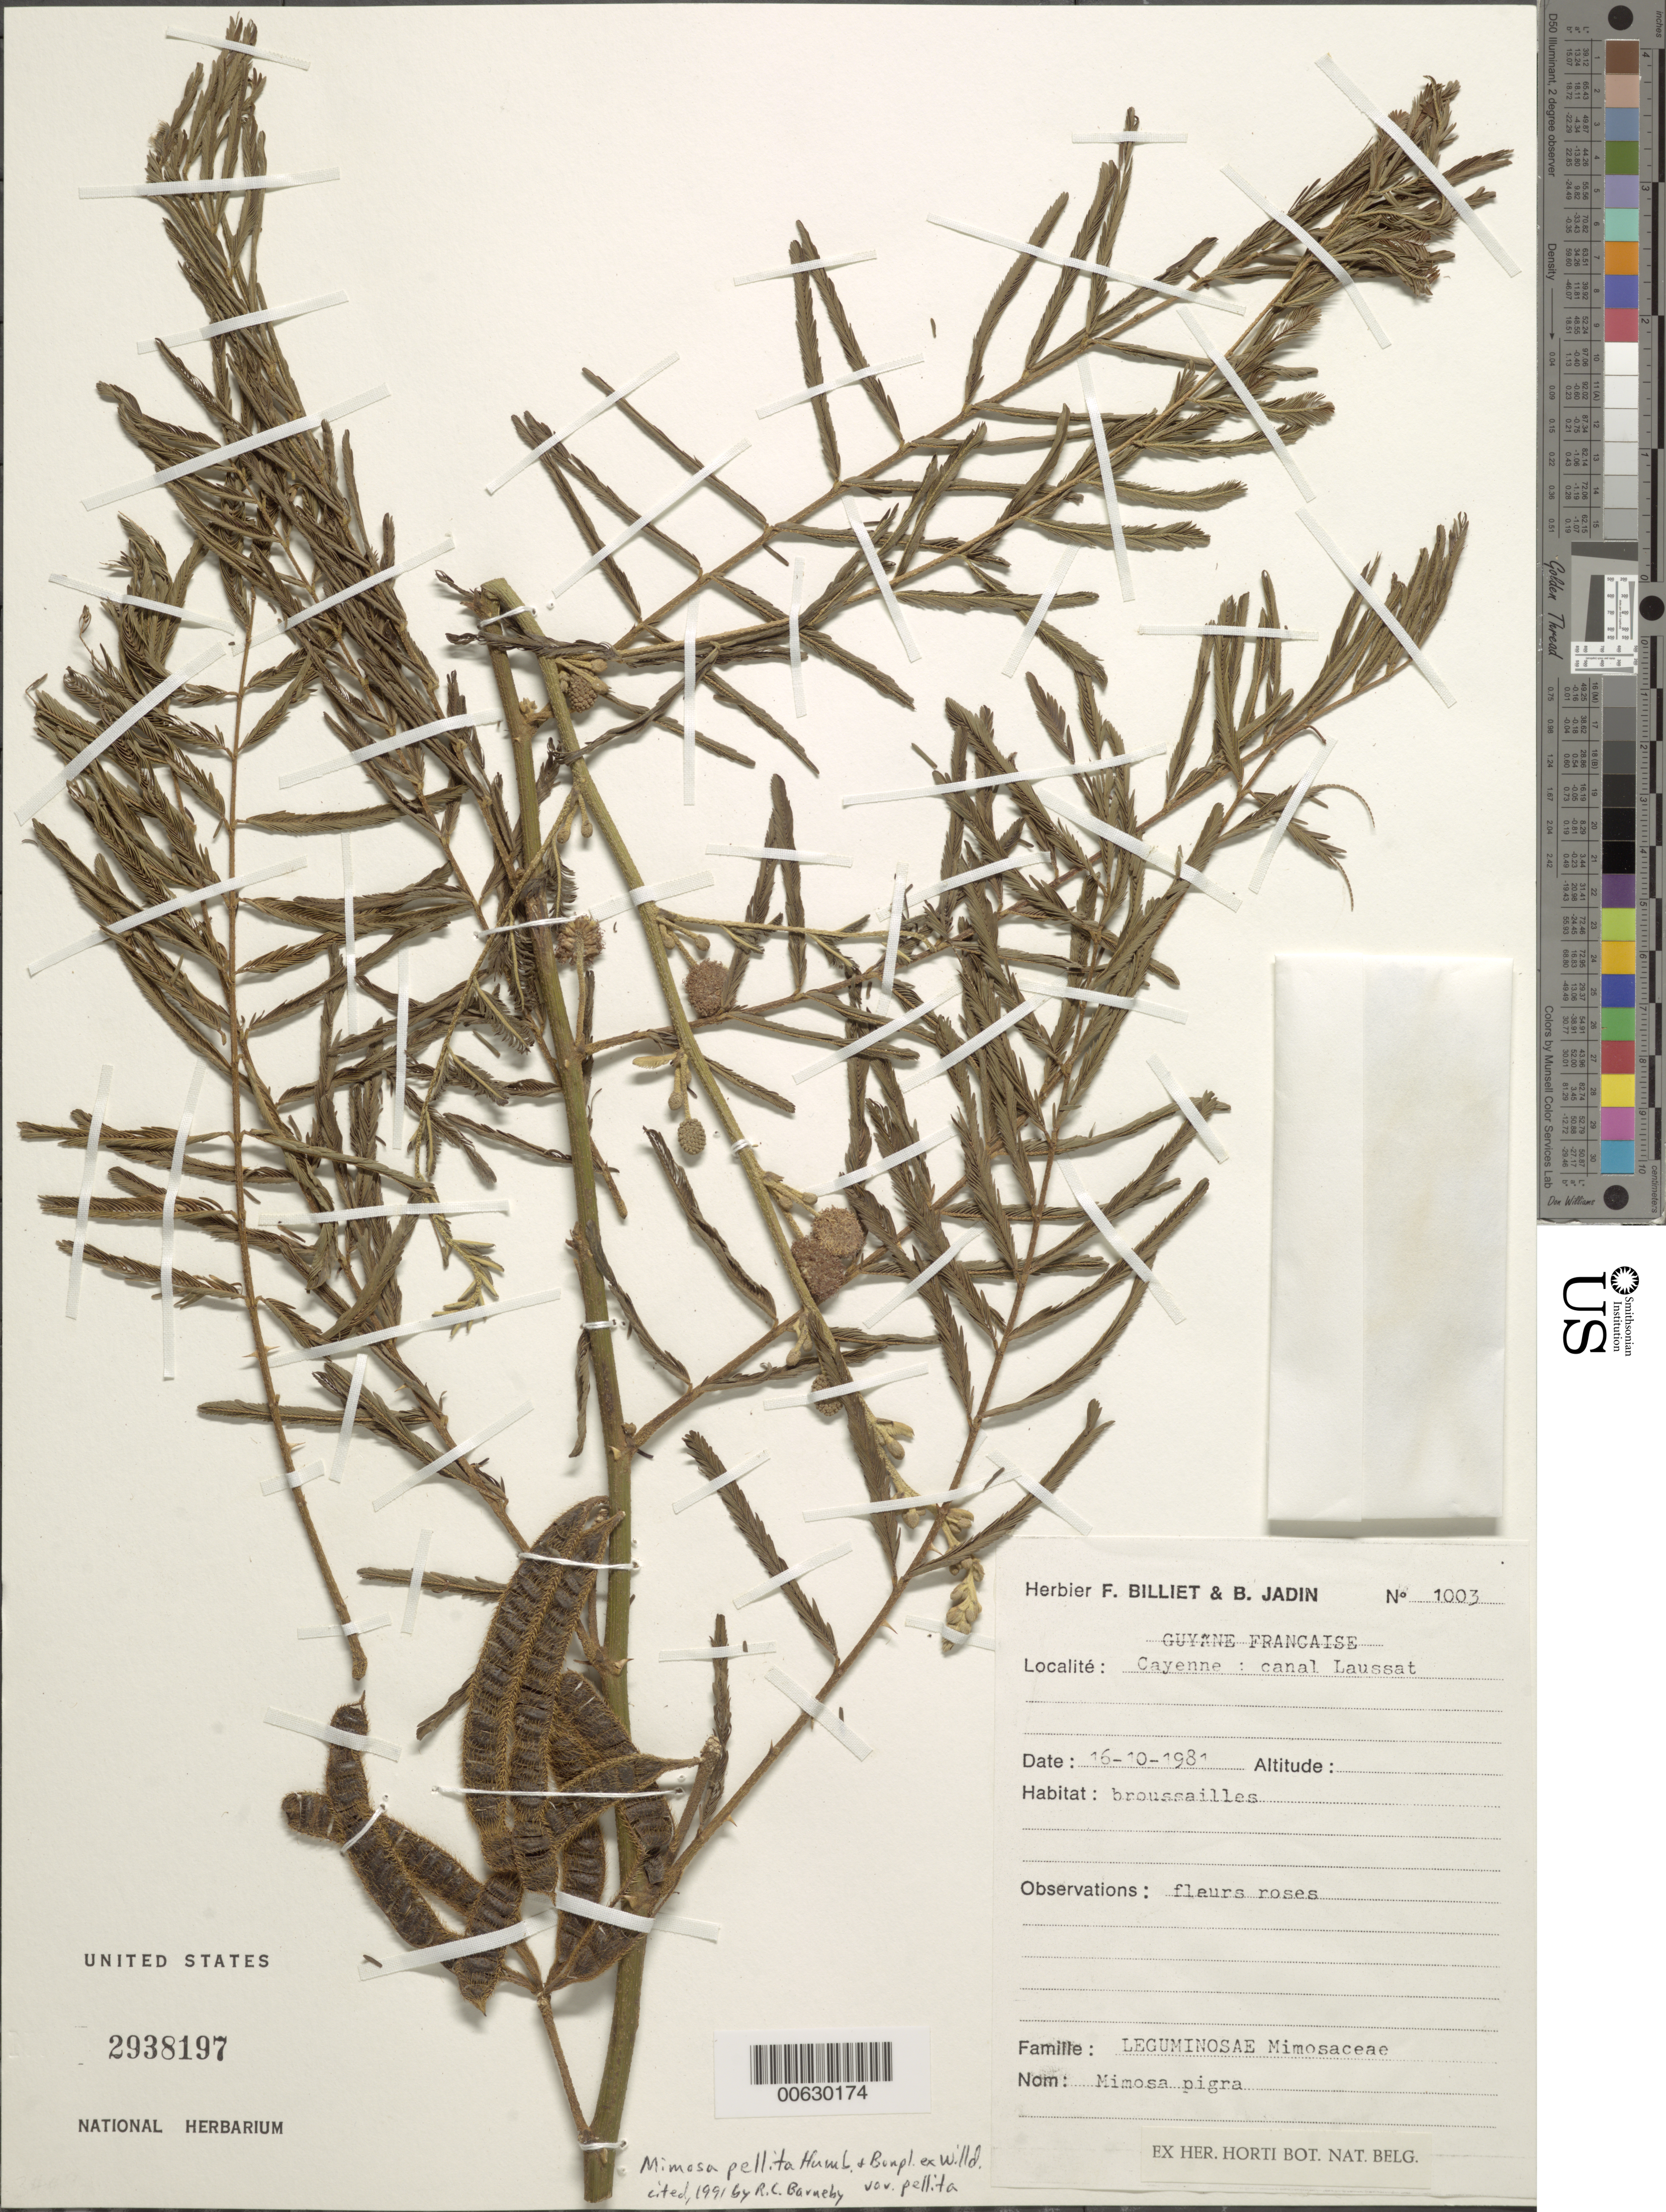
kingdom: Plantae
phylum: Tracheophyta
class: Magnoliopsida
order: Fabales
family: Fabaceae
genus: Mimosa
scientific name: Mimosa pellita var. pellita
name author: Humb. & Bonpl. ex Willd.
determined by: Barneby, Rupert C., (NY)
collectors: F. Billiet & B. Jadin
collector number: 1003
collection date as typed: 16-Oct-81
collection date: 1981-10-16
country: French Guiana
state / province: Cayenne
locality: Cayenne, Canal Laussat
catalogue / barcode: US 2938197